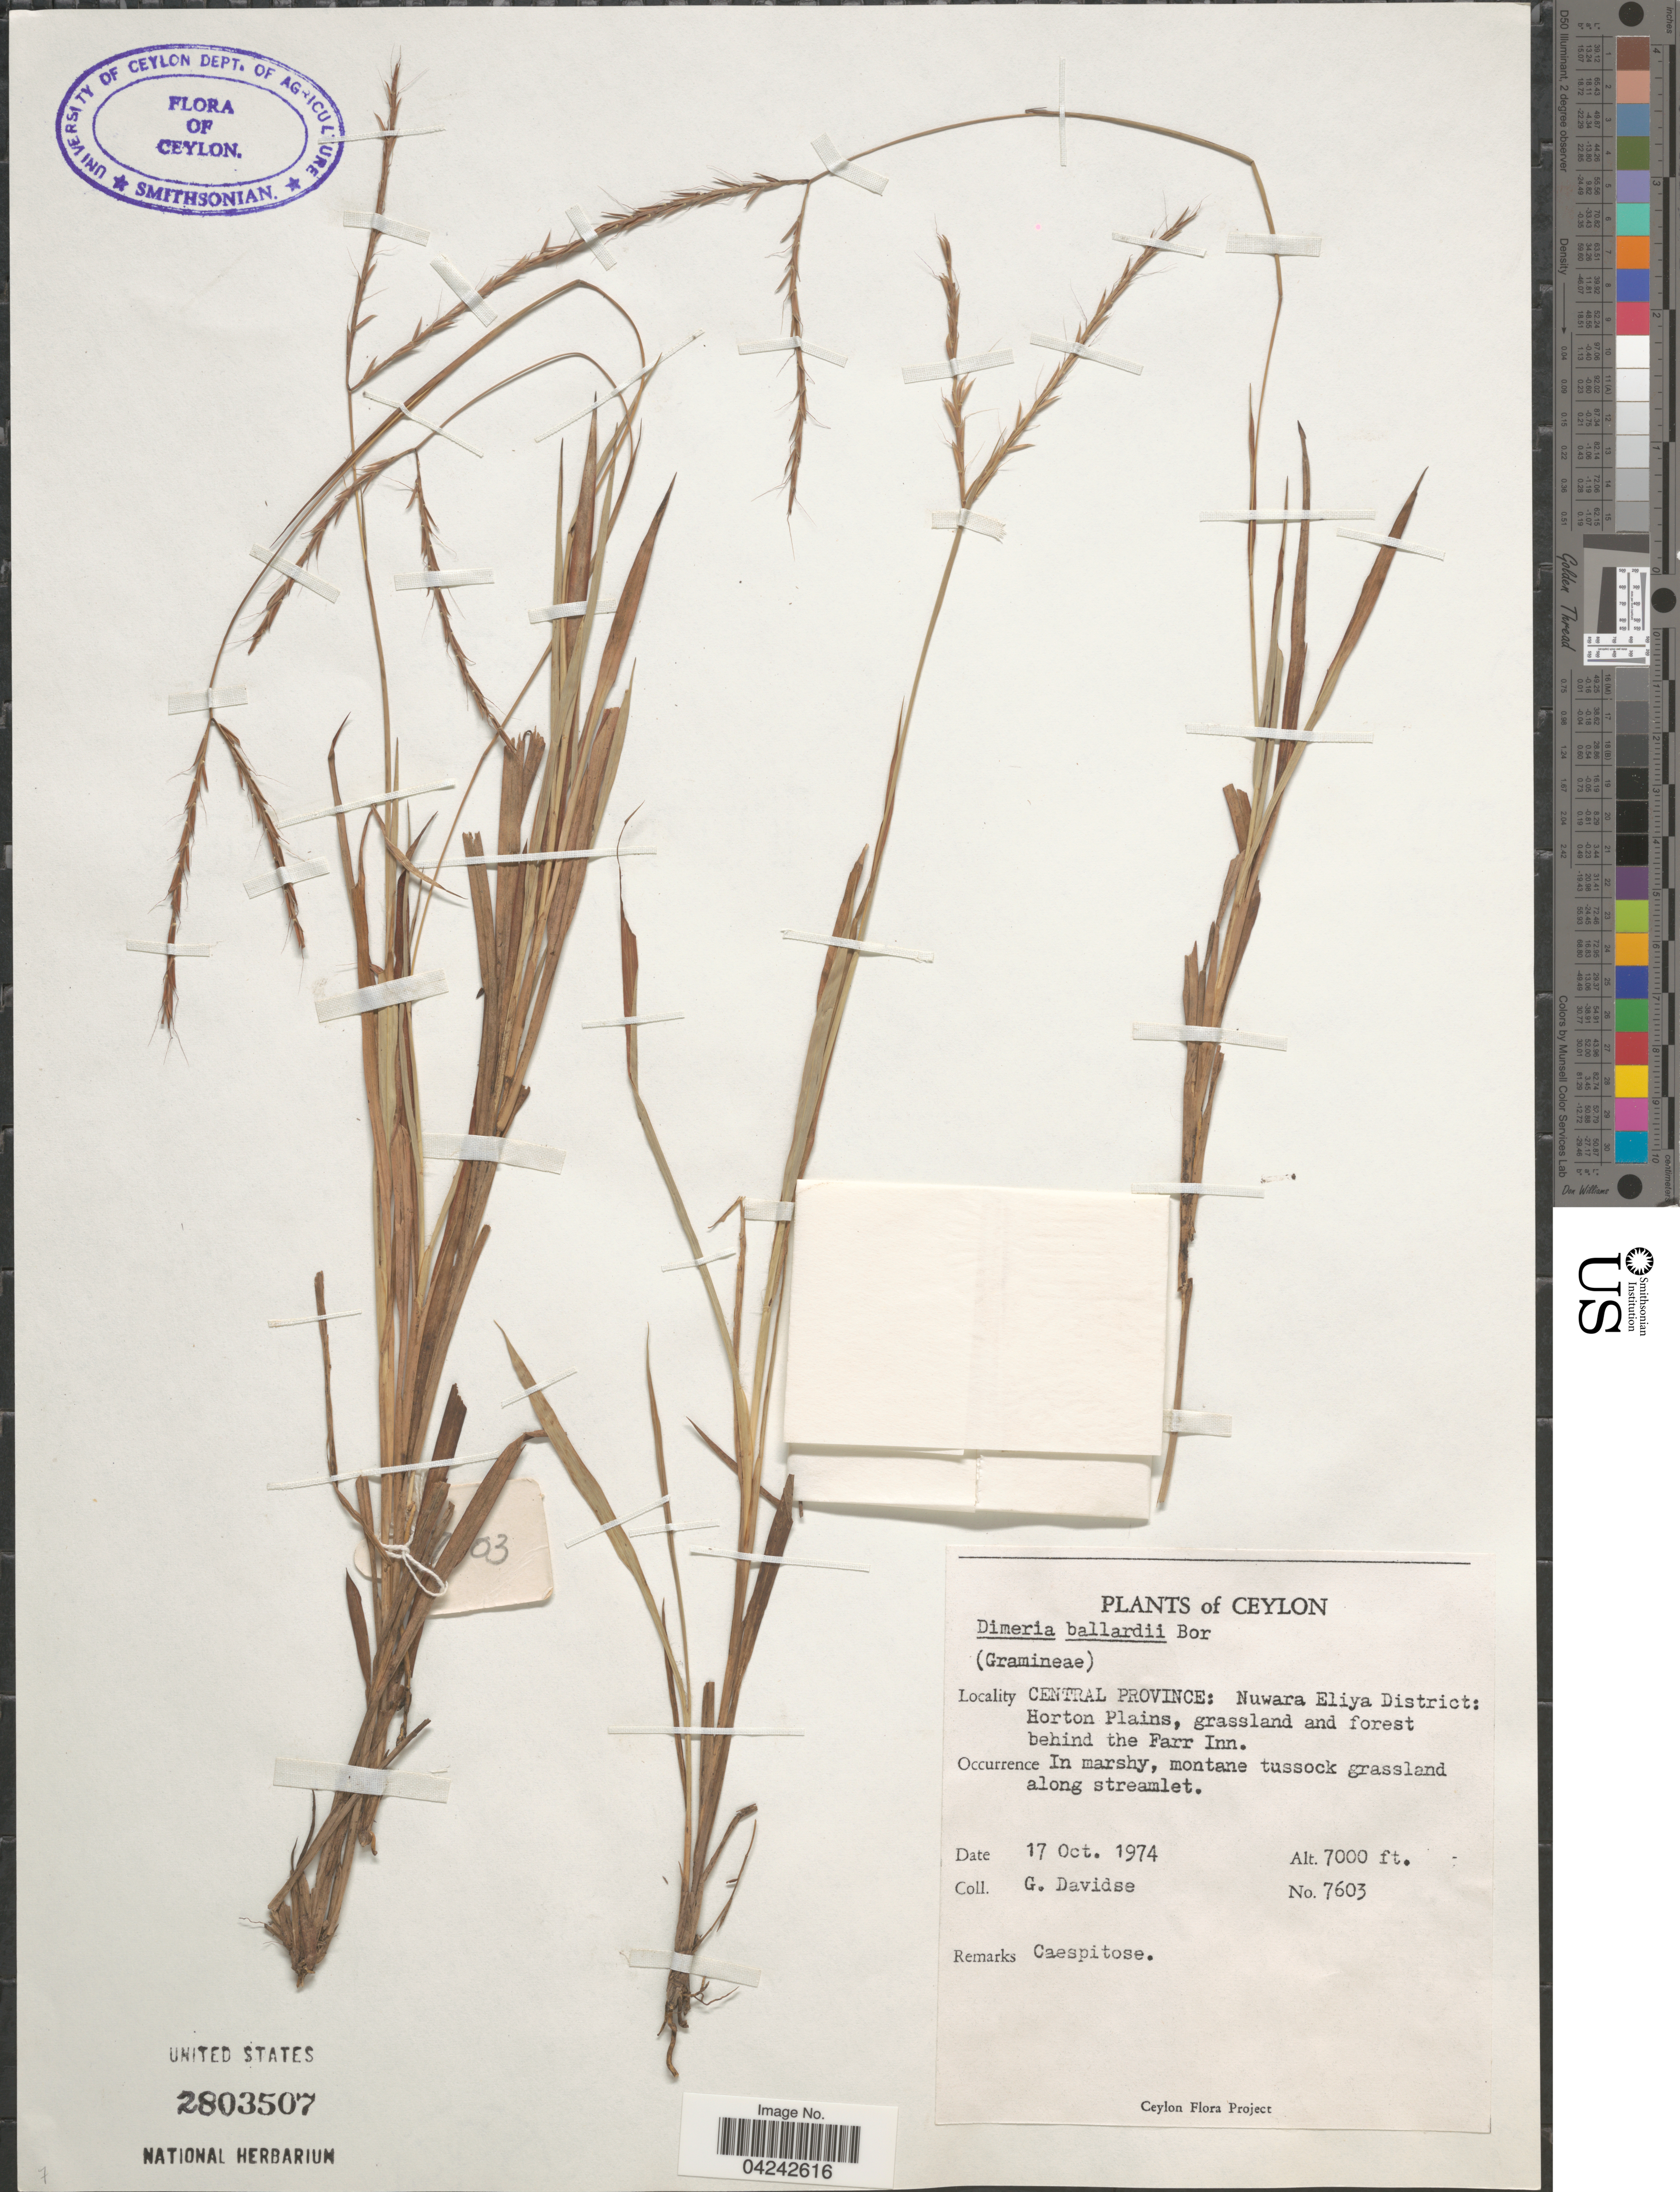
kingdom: Plantae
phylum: Tracheophyta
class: Liliopsida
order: Poales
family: Poaceae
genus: Dimeria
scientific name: Dimeria ballardii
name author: Bor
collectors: G. Davidse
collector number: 7603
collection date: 1974-10-17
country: Sri Lanka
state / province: Central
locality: Ceylon. Nuwara Eliya District: Horton Plains, grassland and forest behind the Farr Inn.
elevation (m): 2134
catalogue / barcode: US 2803507